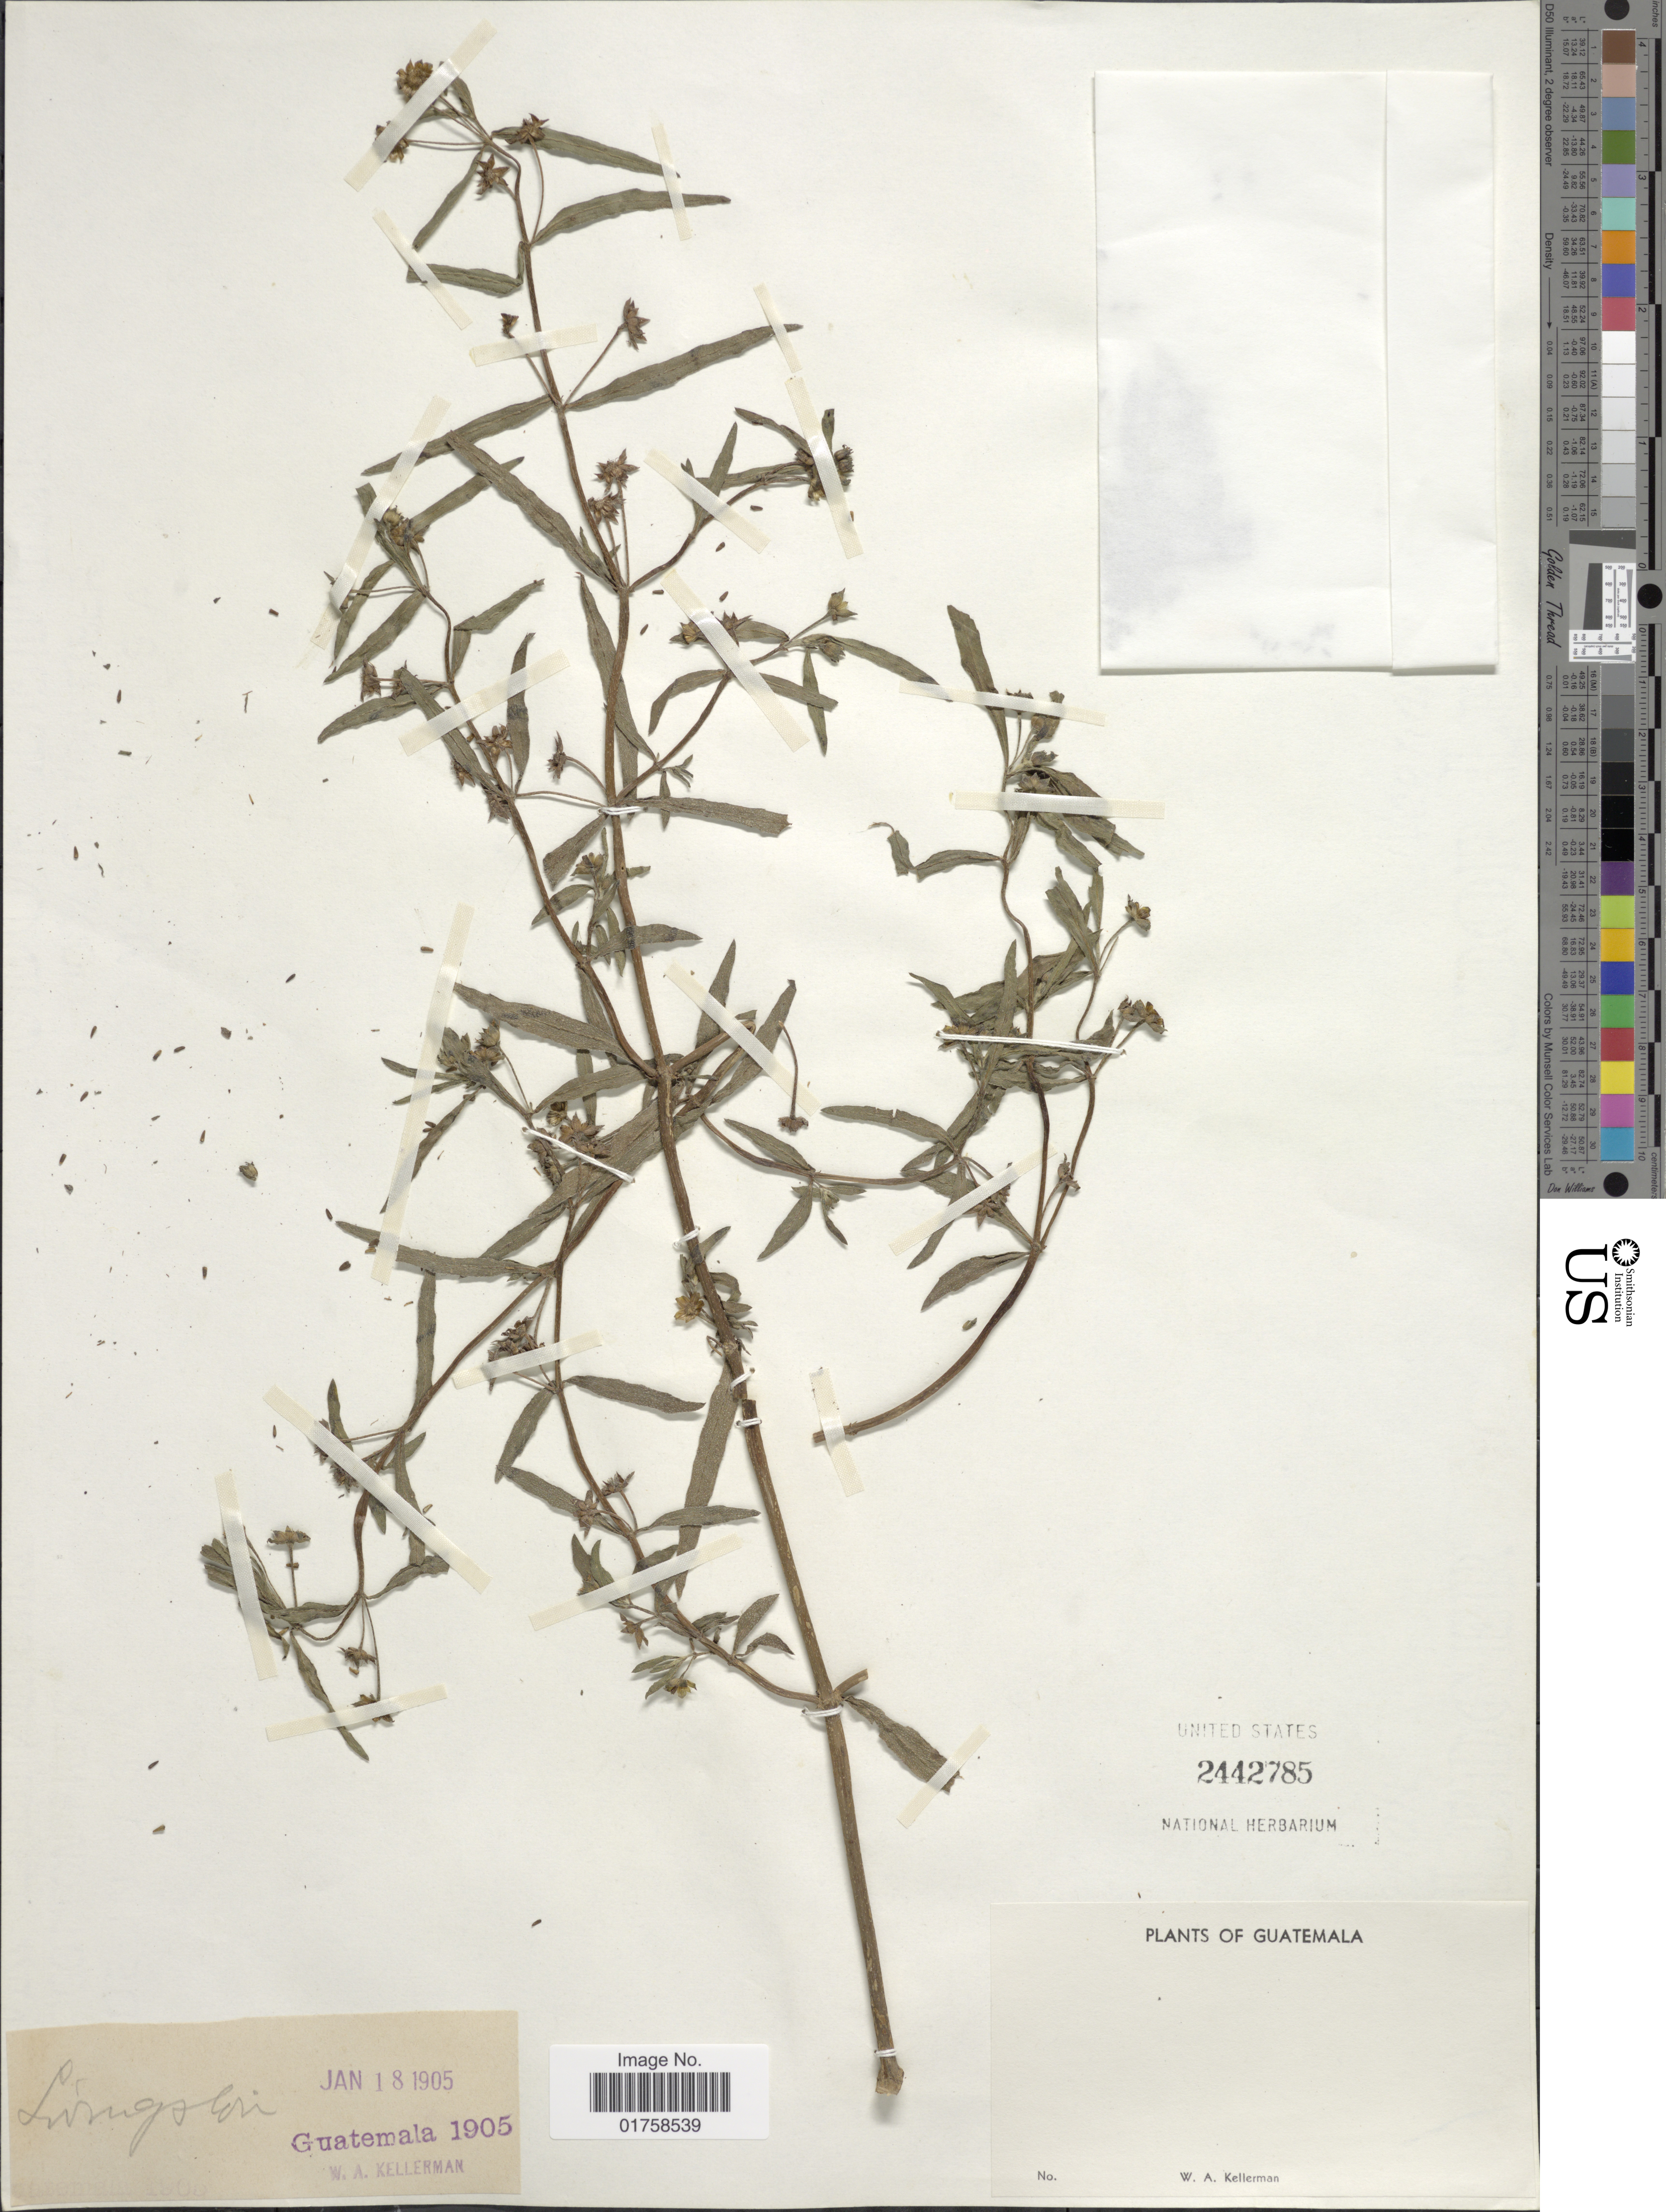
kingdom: Plantae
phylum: Tracheophyta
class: Magnoliopsida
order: Asterales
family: Asteraceae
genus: Eclipta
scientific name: Eclipta alba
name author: (L.) Hassk.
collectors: W. Kellerman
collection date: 1905-01-18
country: Guatemala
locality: Guatemala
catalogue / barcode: US 2442785